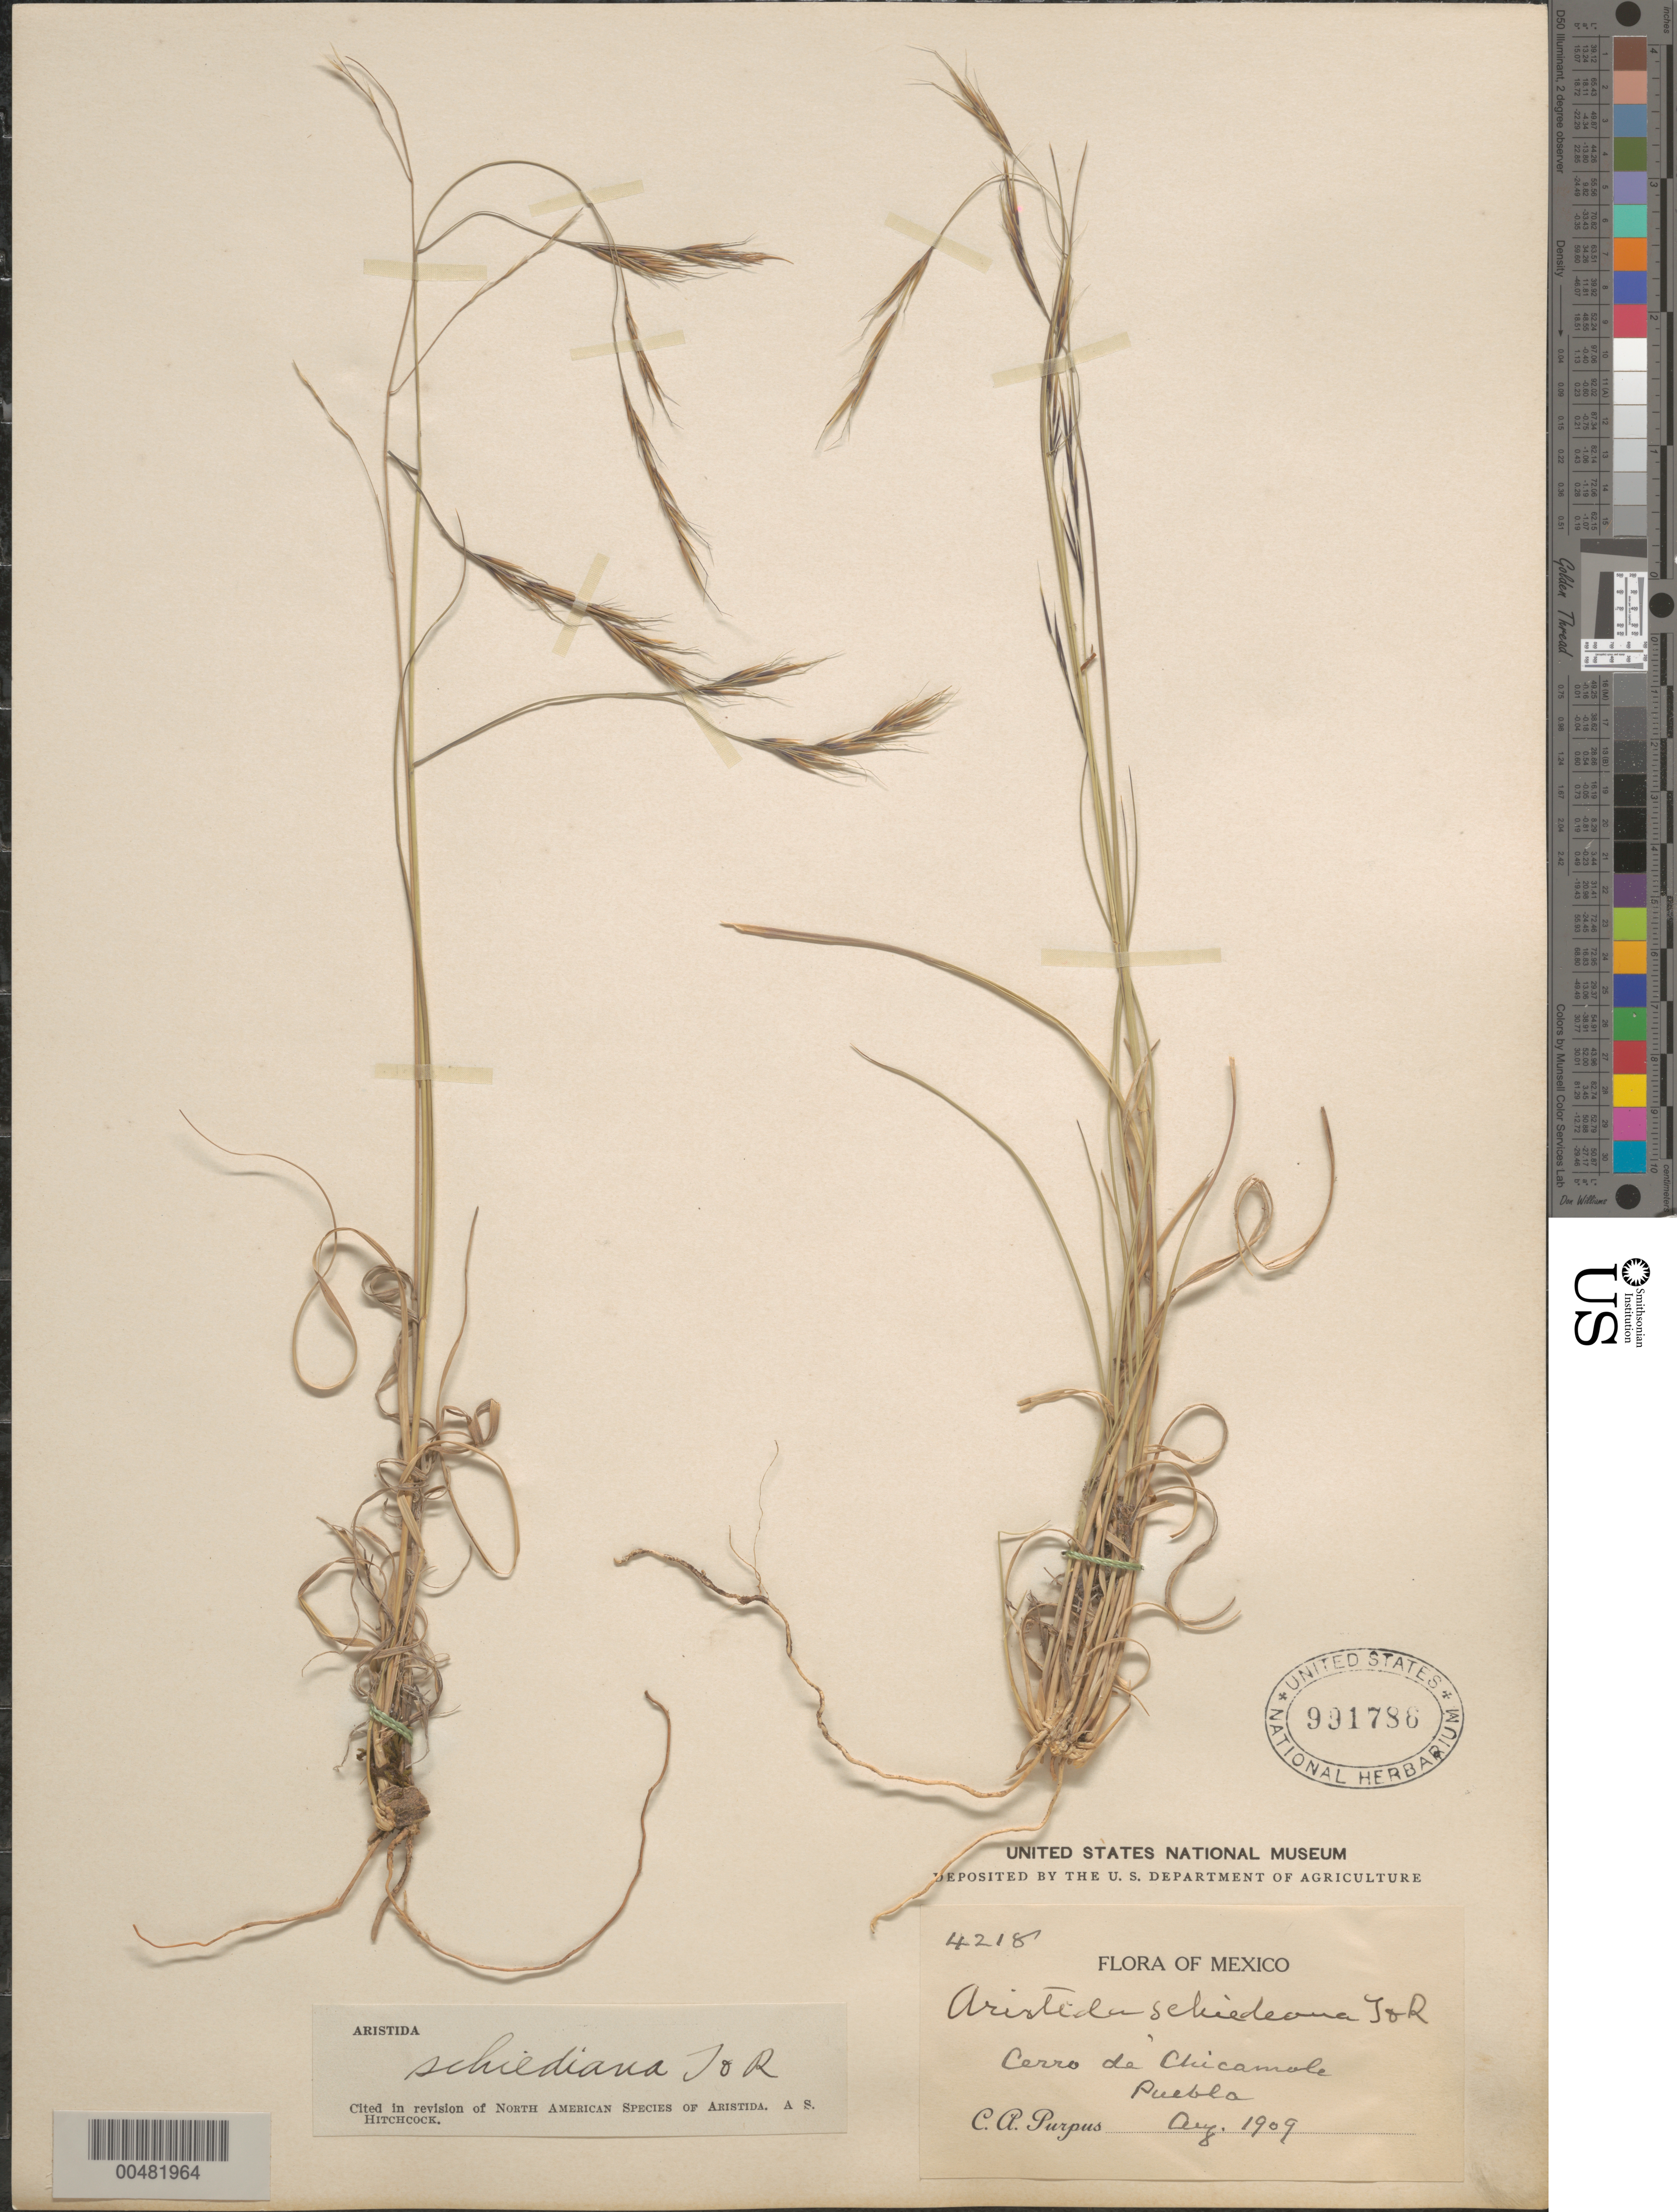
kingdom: Plantae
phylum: Tracheophyta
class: Liliopsida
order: Poales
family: Poaceae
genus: Aristida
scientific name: Aristida schiedeana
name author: Trin. & Rupr.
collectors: C. A. Purpus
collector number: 4218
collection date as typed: Aug 1909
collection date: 1909-08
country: Mexico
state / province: Puebla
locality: Cerro de Chicamole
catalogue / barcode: US 991786